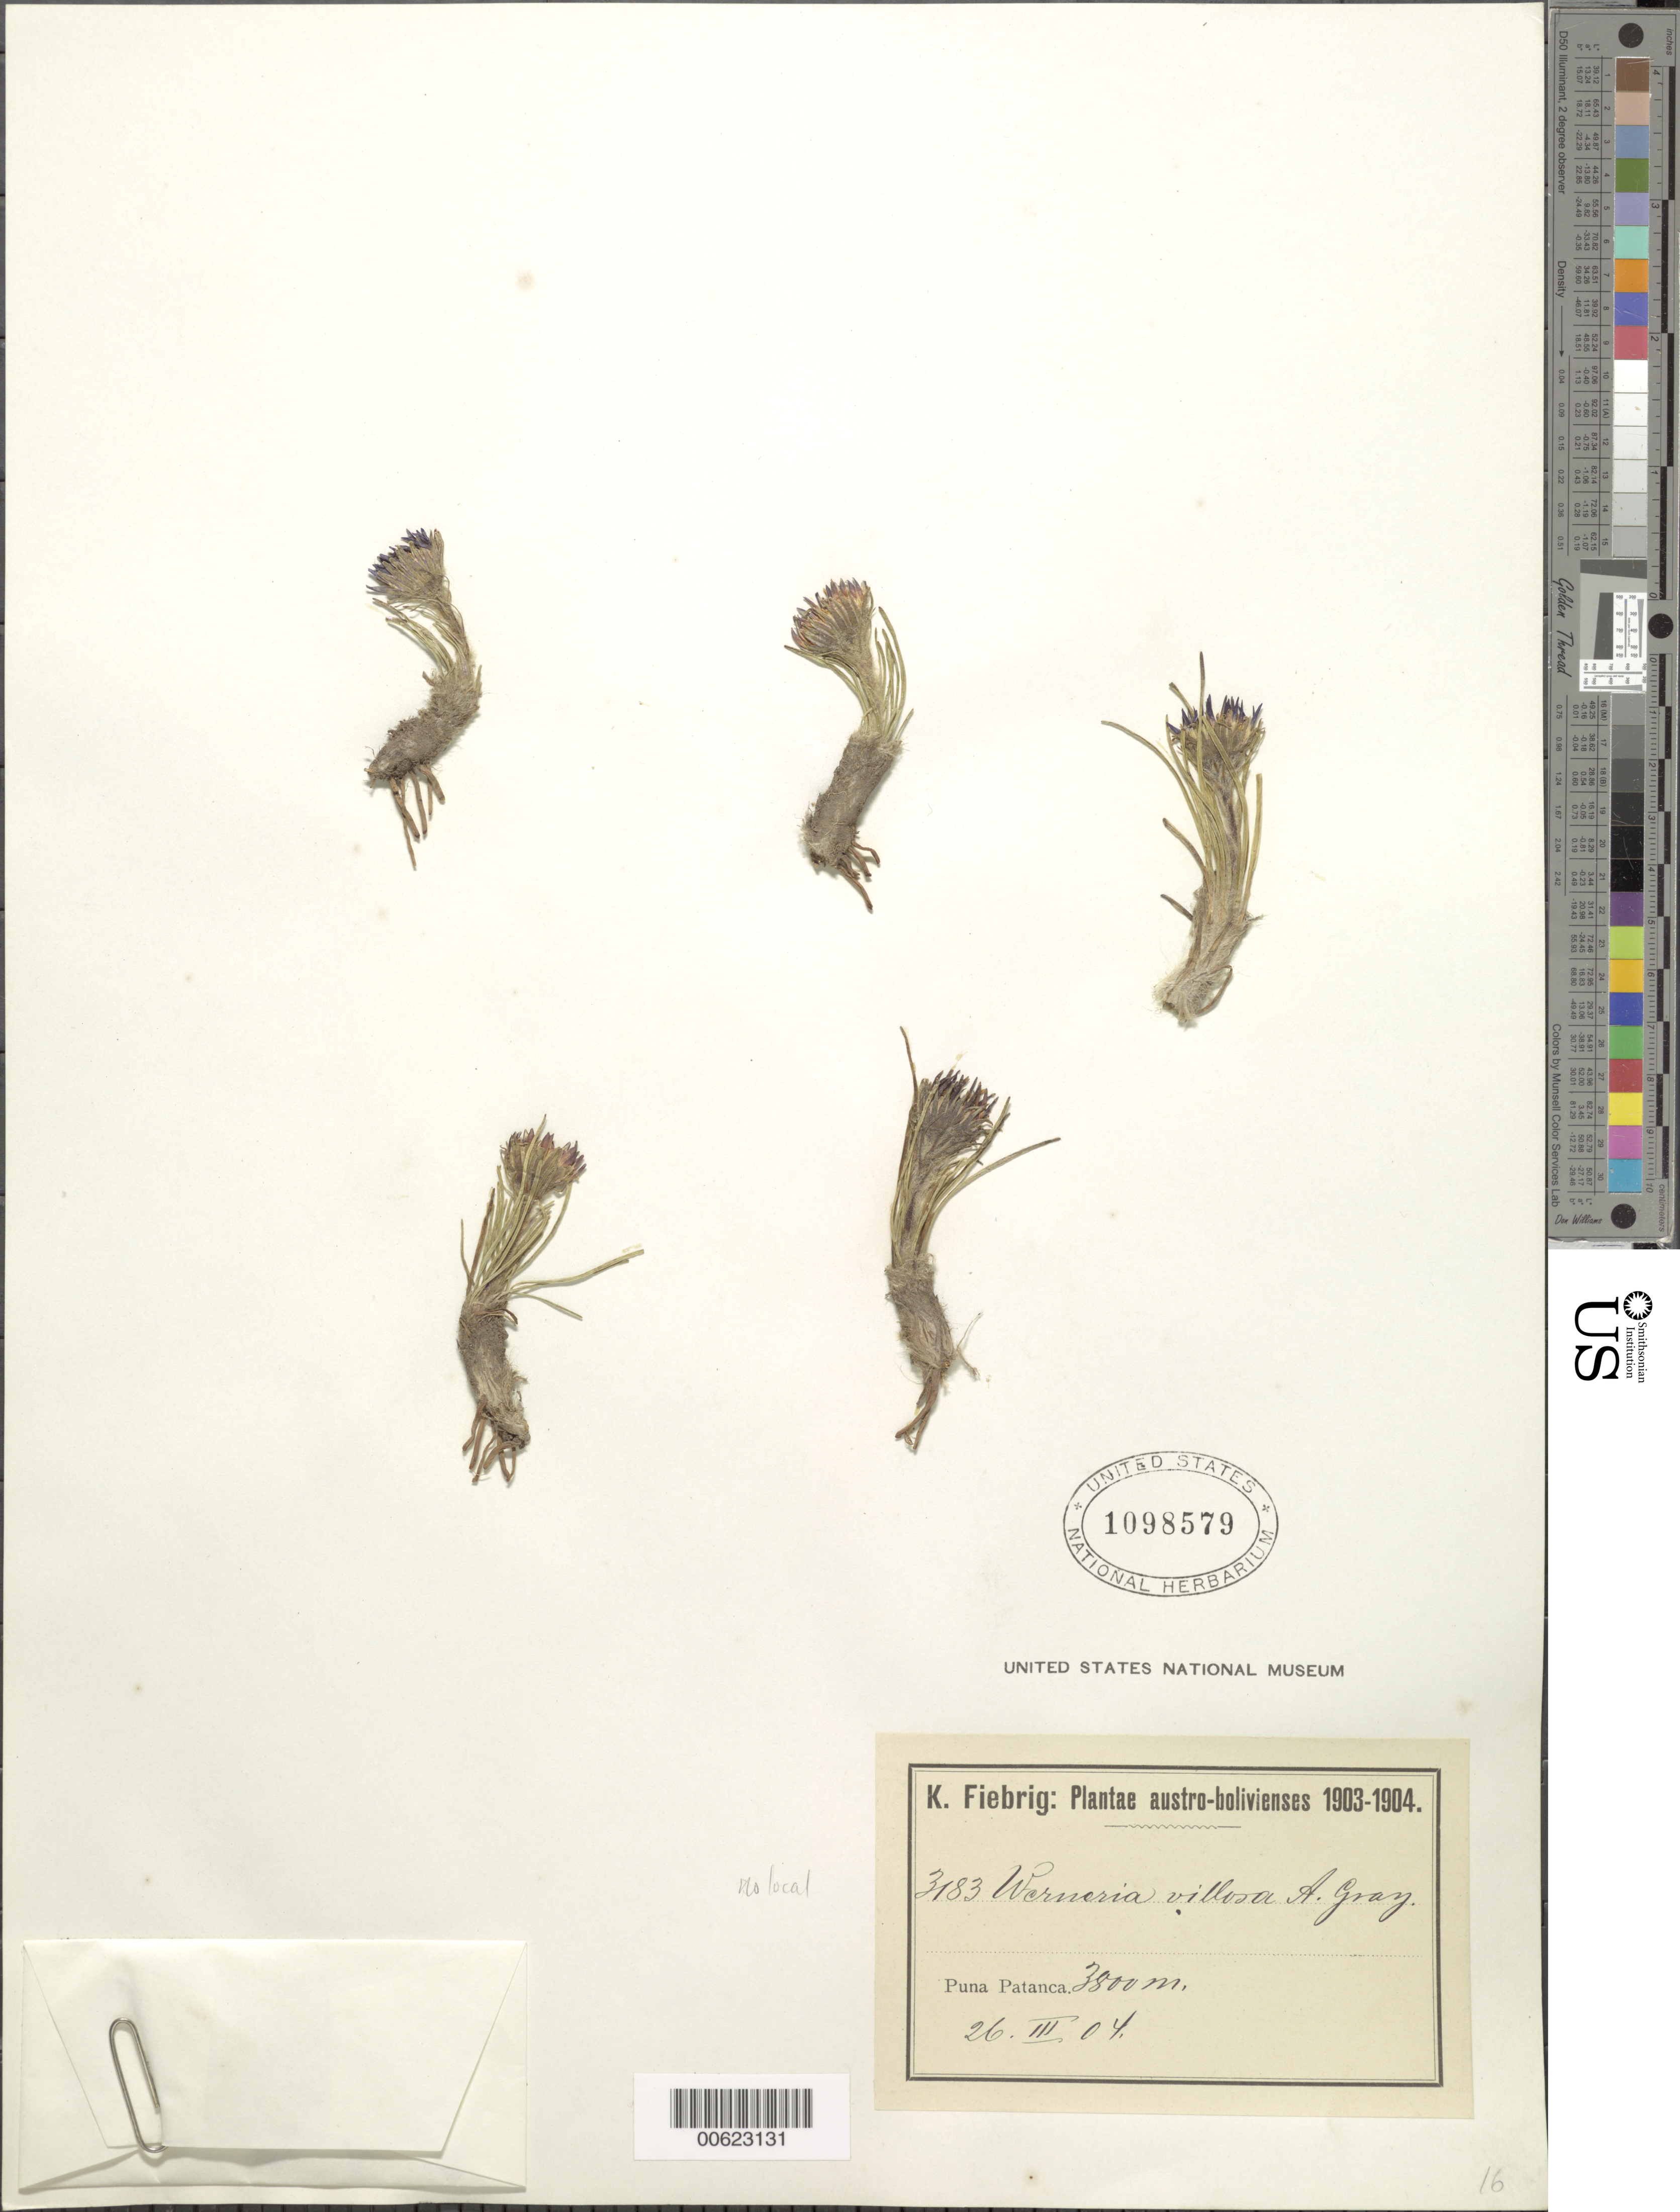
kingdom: Plantae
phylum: Tracheophyta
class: Magnoliopsida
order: Asterales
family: Asteraceae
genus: Werneria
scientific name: Werneria villosa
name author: A. Gray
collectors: K. Fiebrig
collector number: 3183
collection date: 1904-03-26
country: Bolivia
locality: Puna Patanca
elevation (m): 3800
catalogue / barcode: US 1098579